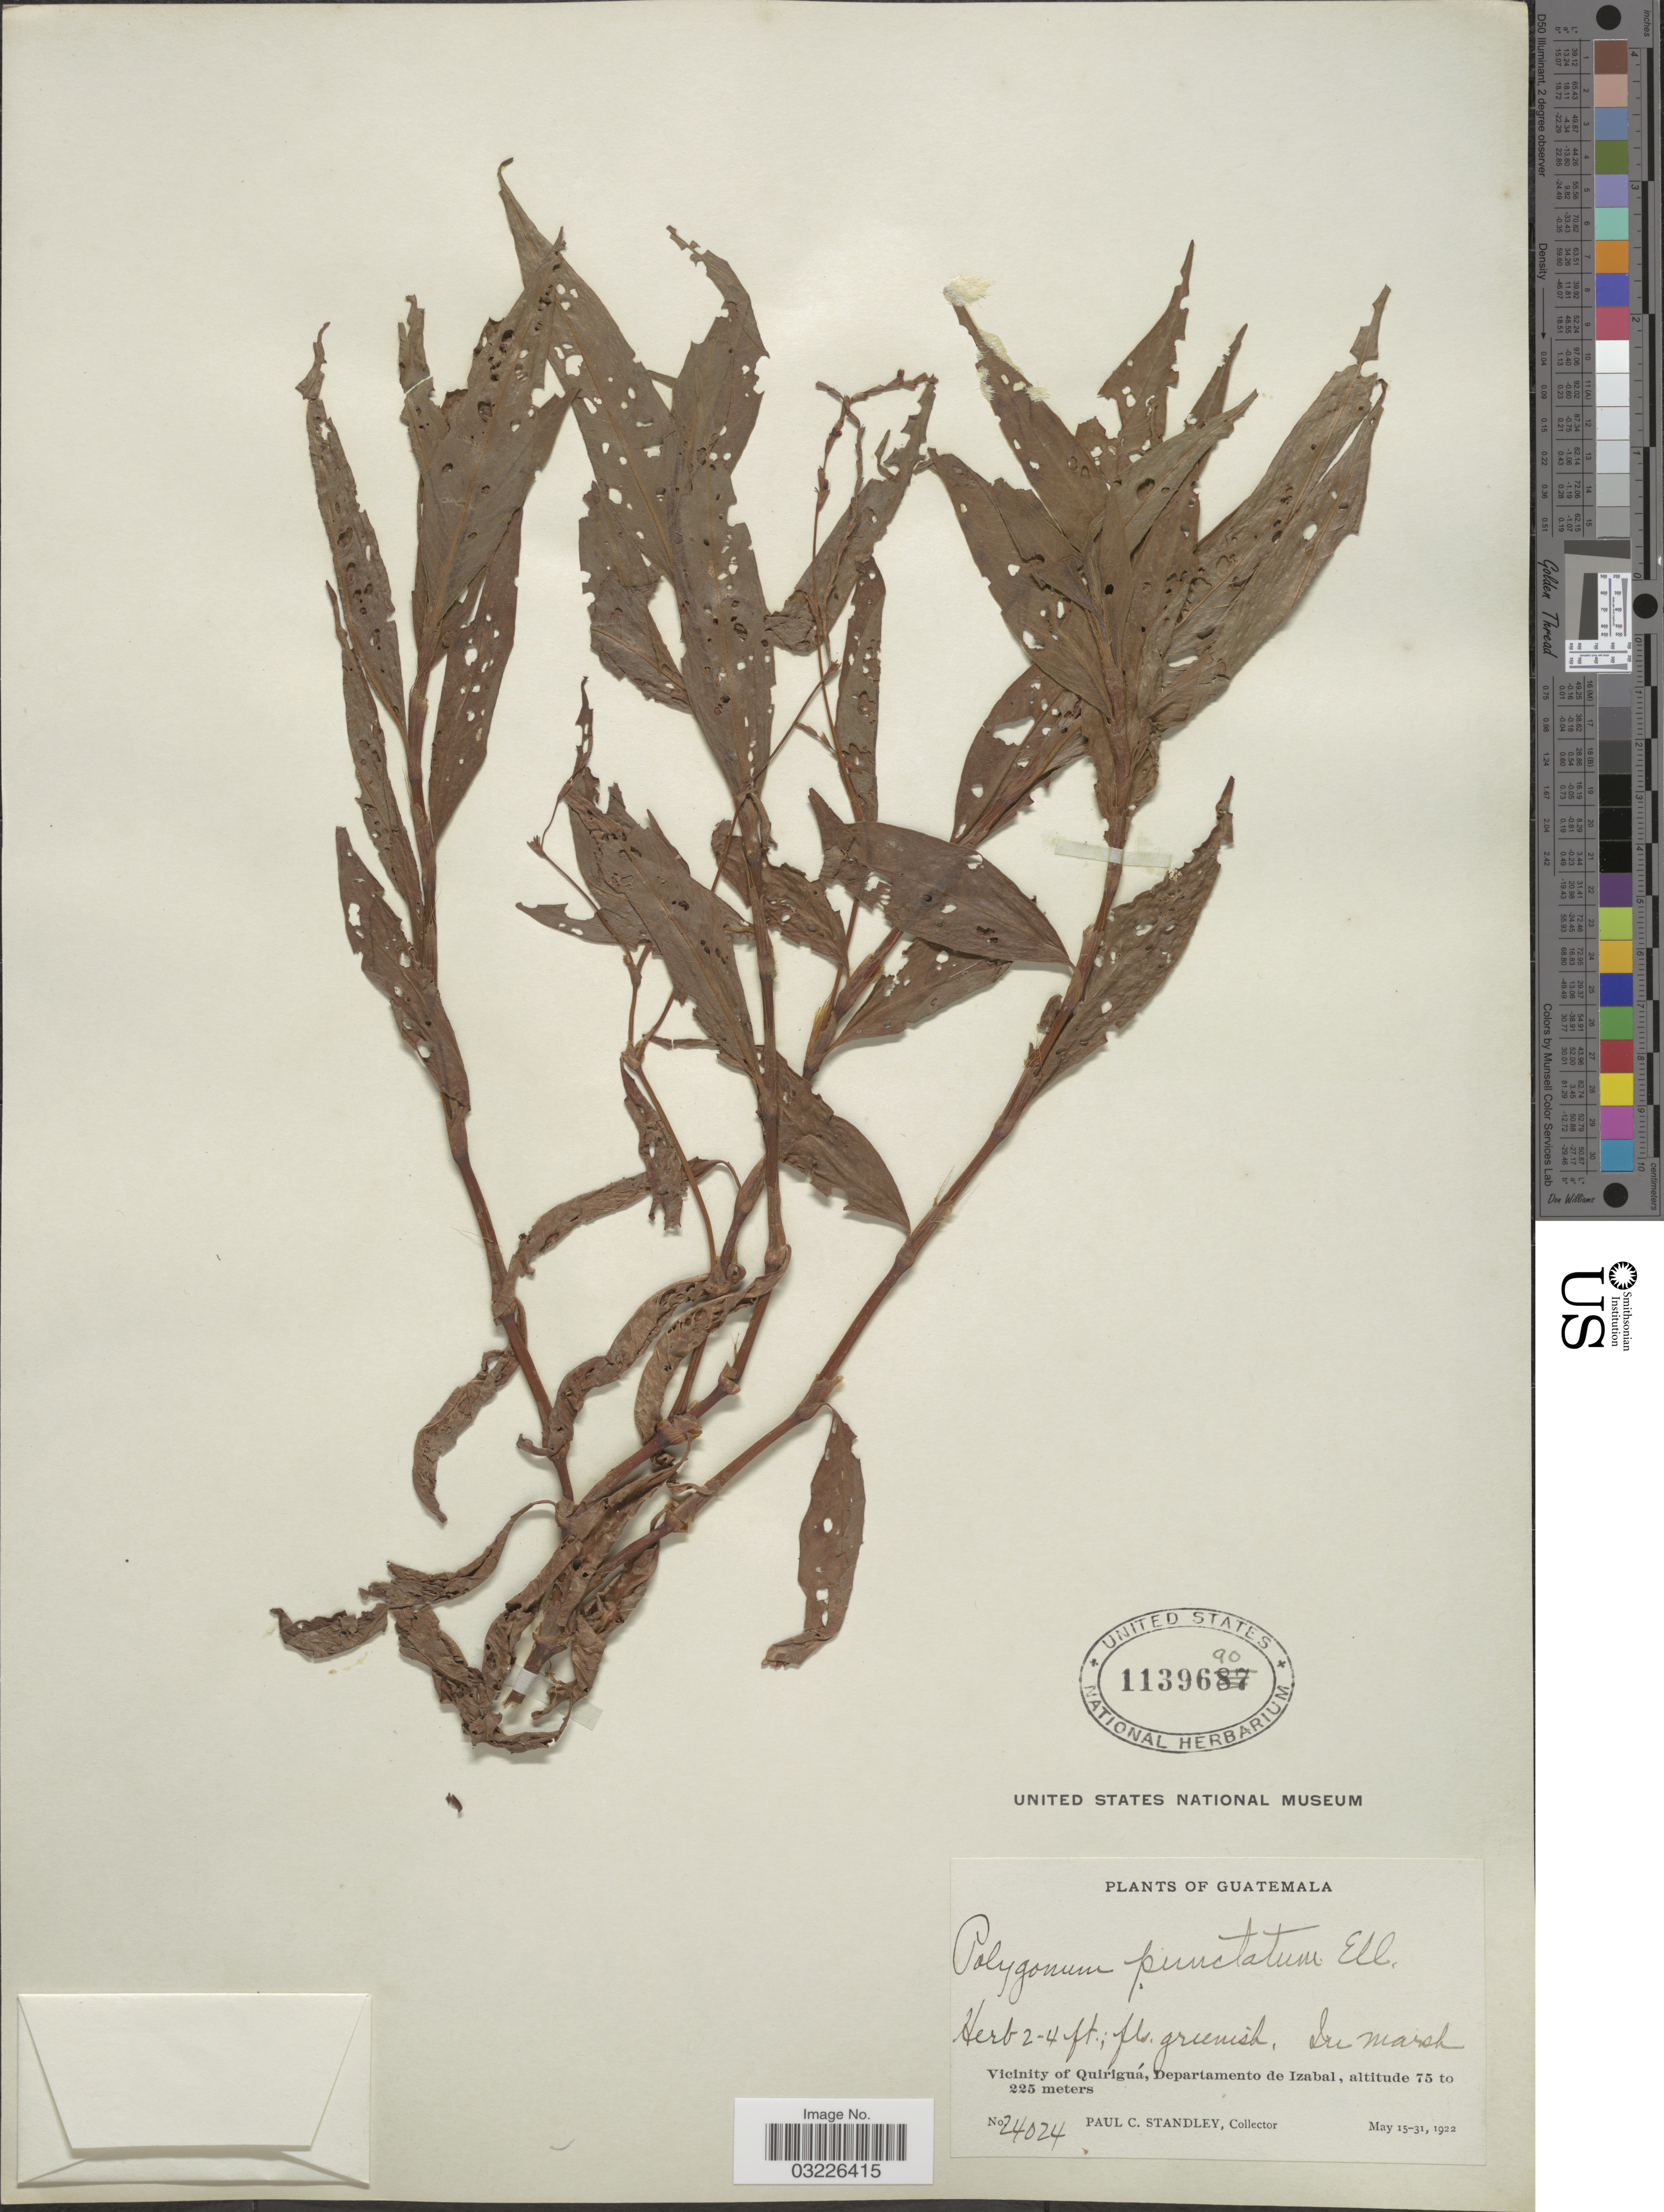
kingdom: Plantae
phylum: Tracheophyta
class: Magnoliopsida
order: Caryophyllales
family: Polygonaceae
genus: Polygonum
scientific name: Polygonum hydropiperoides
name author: Michx.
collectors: P. C. Standley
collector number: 24024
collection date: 1922-05-15/1922-05-31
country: Guatemala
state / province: Izabal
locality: Vicinity of Quiriguá, Departamento de Izabal.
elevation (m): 75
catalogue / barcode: US 1139690